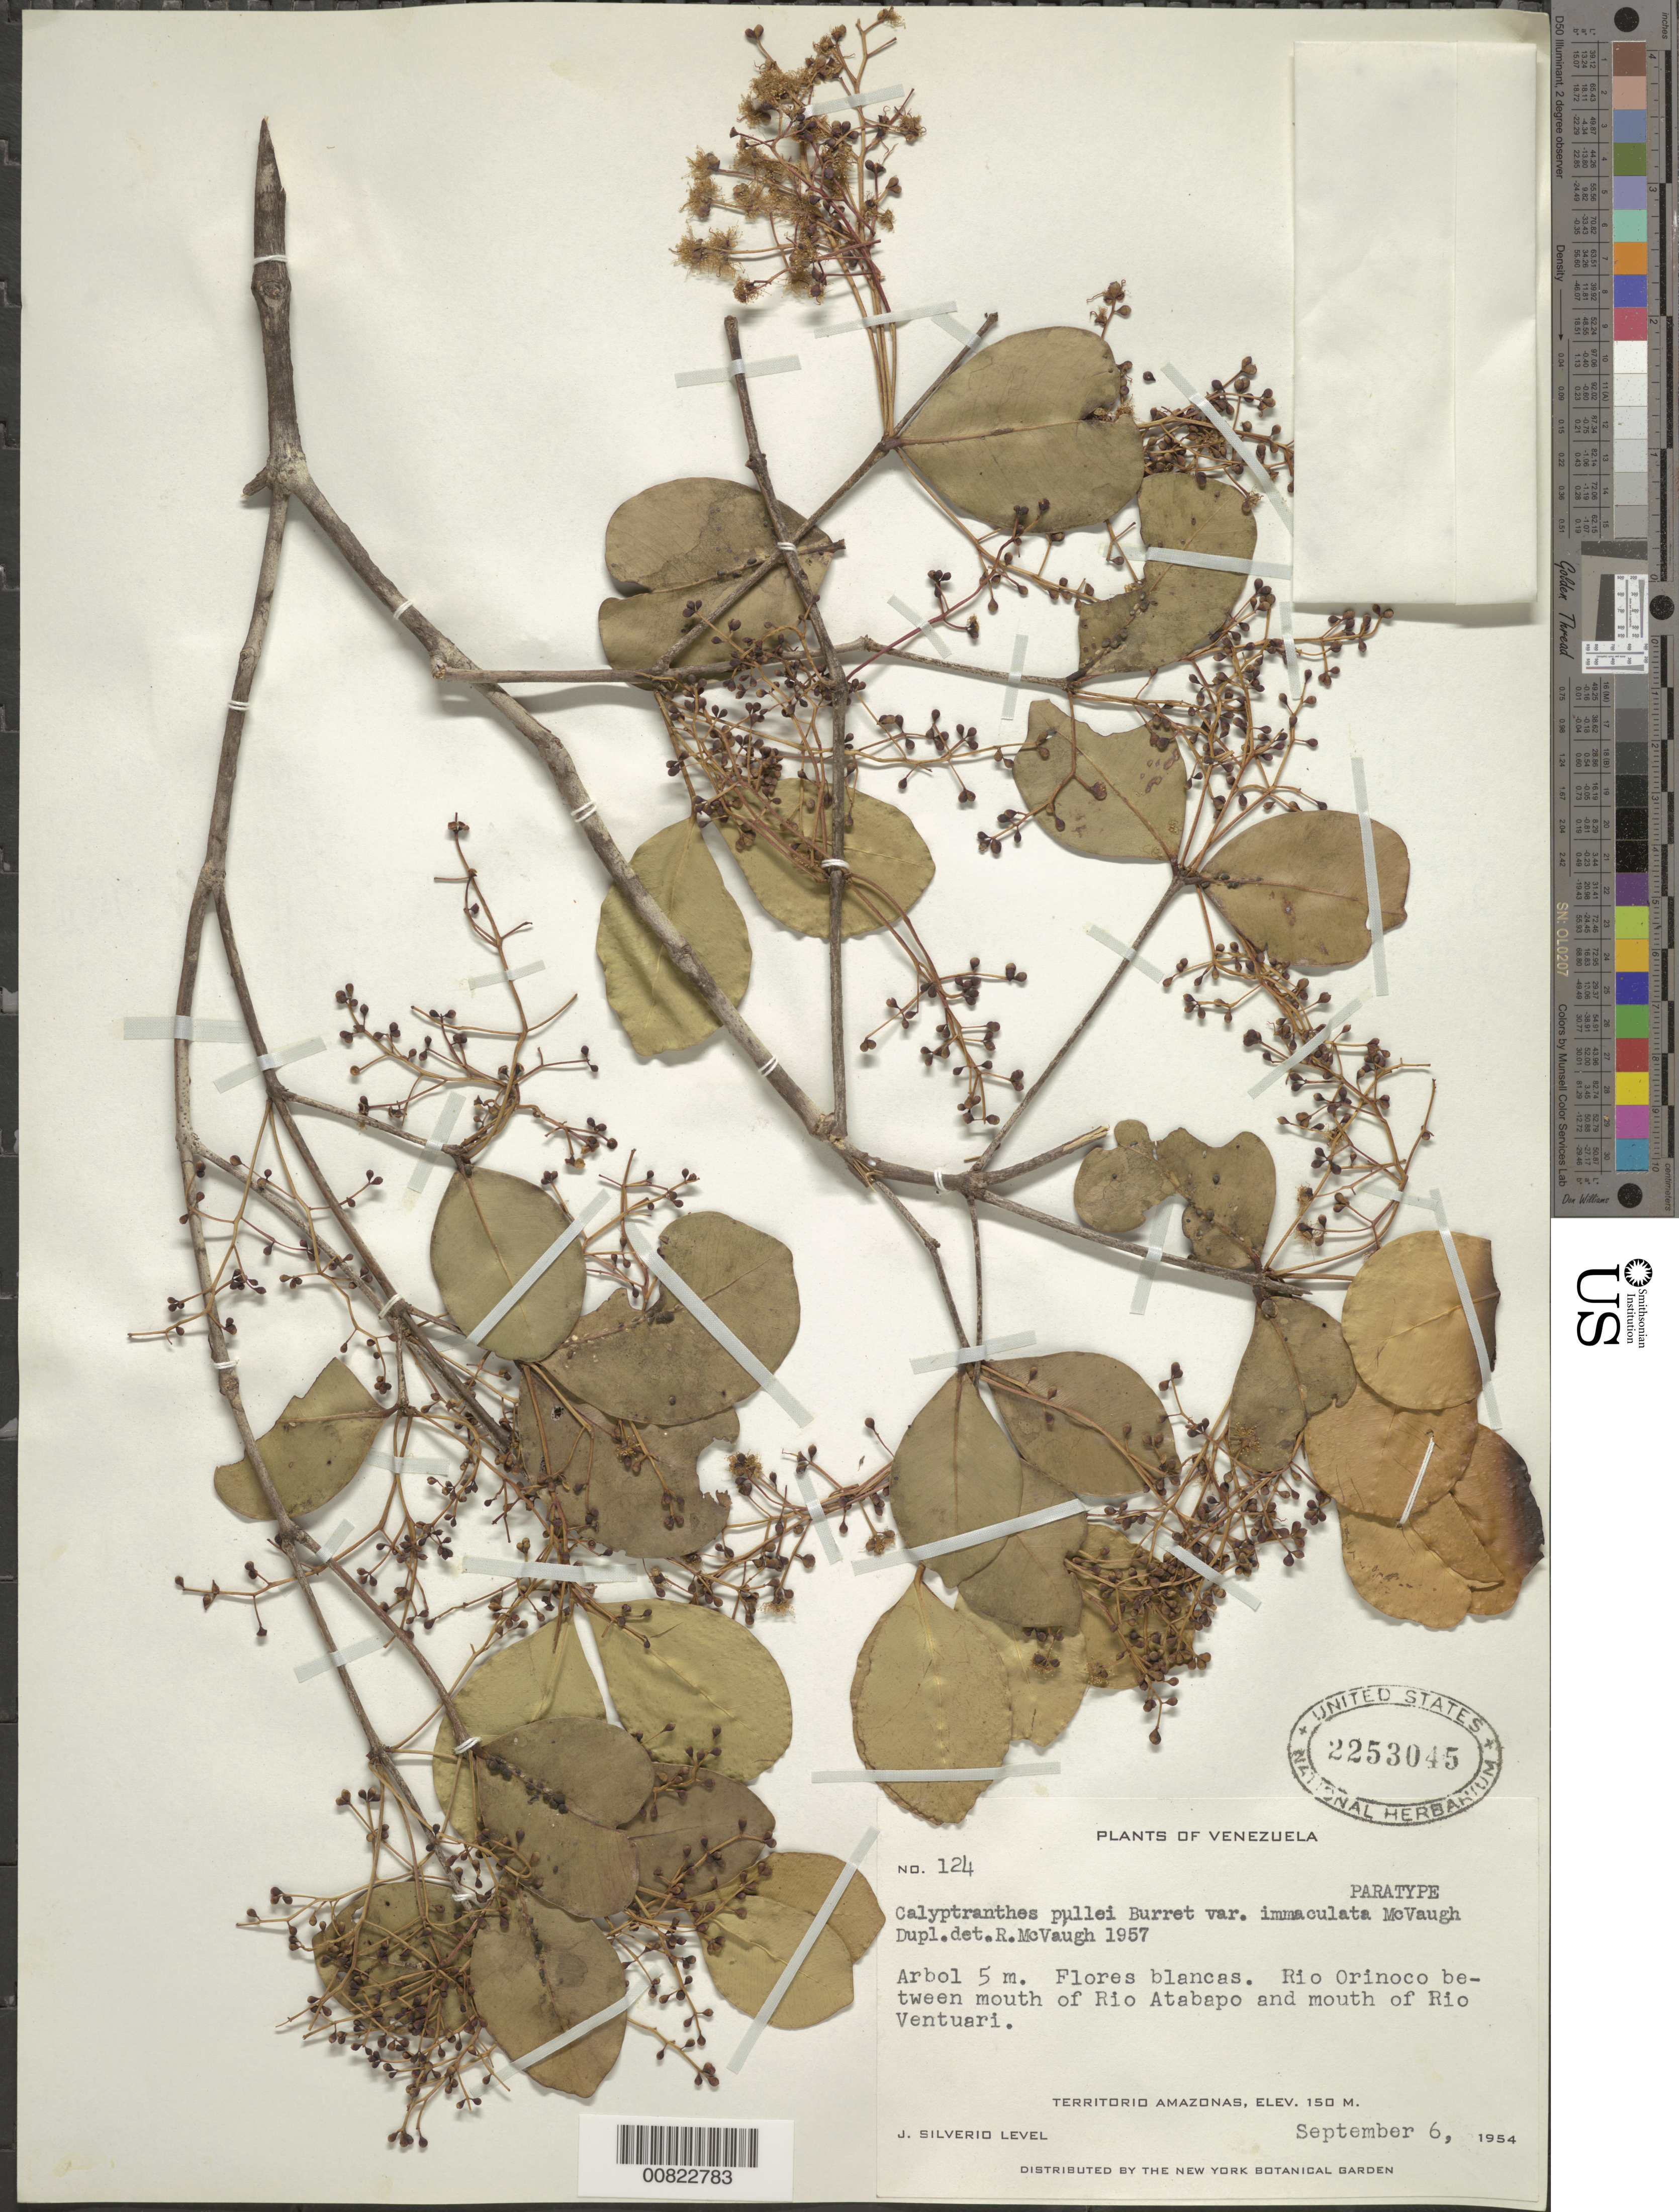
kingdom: Plantae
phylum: Tracheophyta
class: Magnoliopsida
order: Myrtales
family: Myrtaceae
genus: Myrcia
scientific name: Myrcia pullei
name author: (Burret ex Amshoff) A.R. Lourenço & E. Lucas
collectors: J. Silverio L.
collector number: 124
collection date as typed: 6-Sep-54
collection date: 1954-09-06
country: Venezuela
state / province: Amazonas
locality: Río Orinoco, between mouth of Río Atabapo and mouth of Río Ventuari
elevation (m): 150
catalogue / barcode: US 2253045